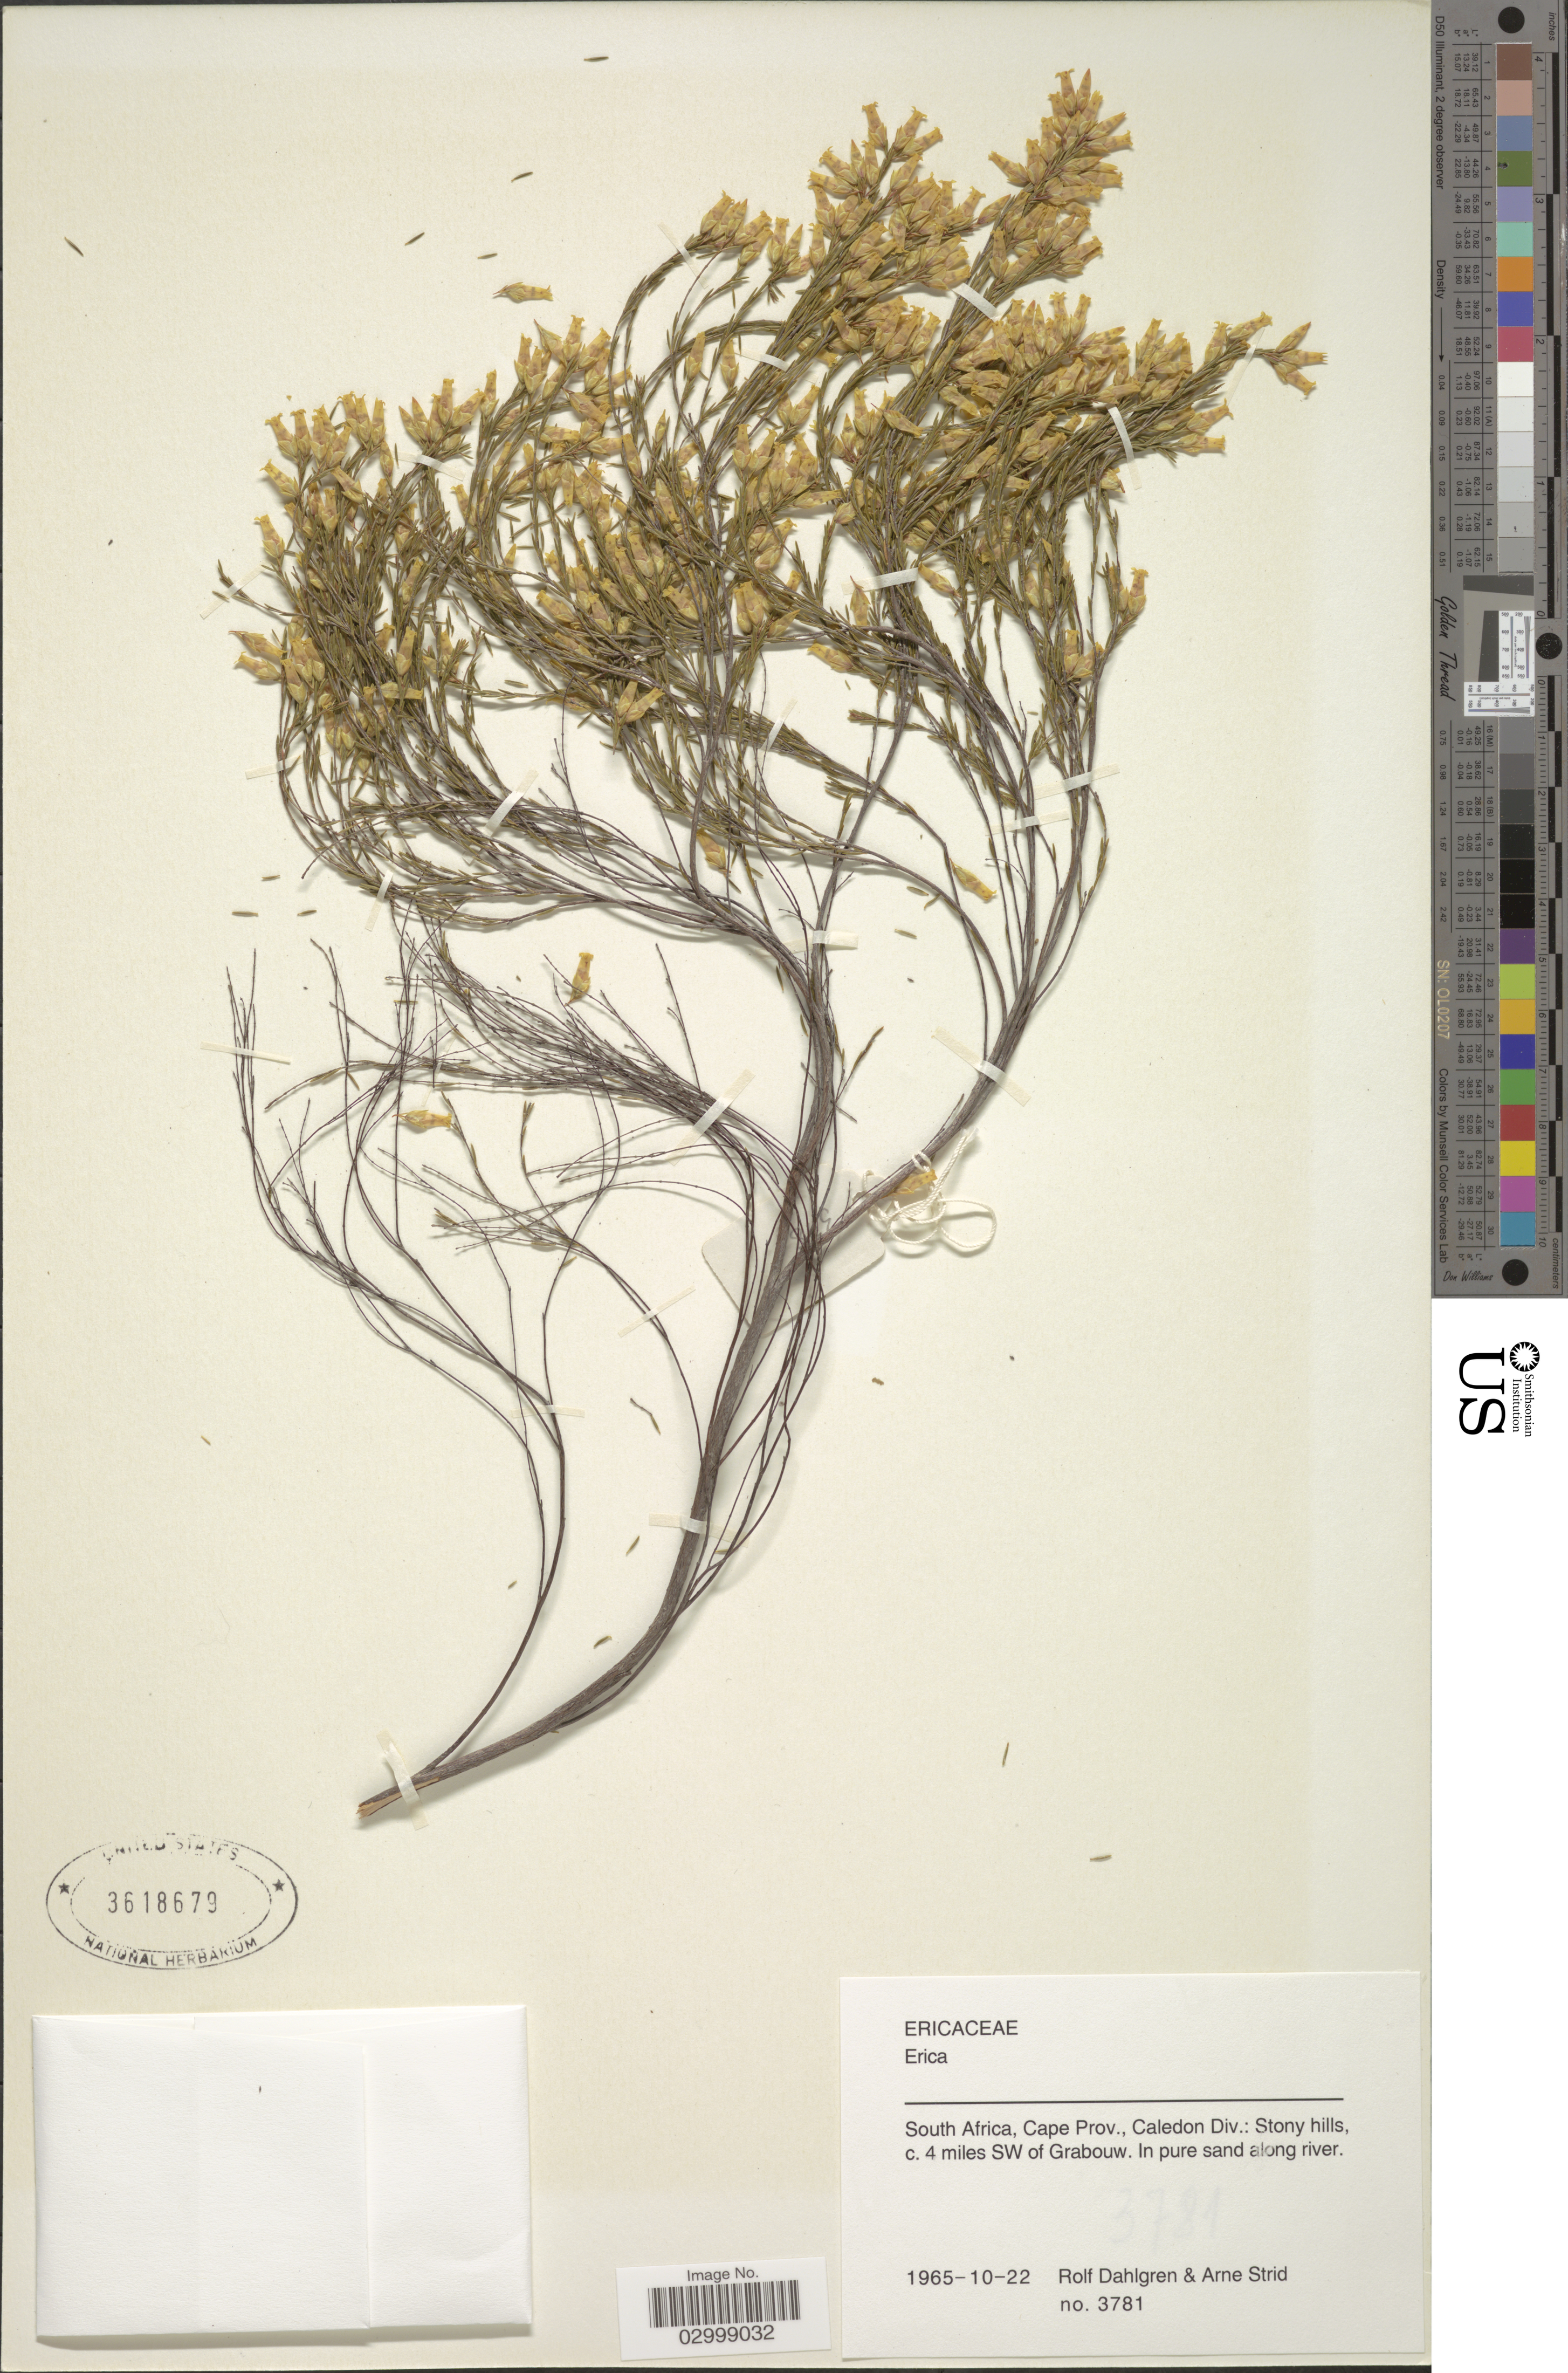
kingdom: Plantae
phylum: Tracheophyta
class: Magnoliopsida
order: Ericales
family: Ericaceae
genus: Erica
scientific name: Erica sp.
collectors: R. Dahlgren & A. Strid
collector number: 3781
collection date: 1965-10-22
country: South Africa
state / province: Western Cape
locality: Cape Prov., Caledon Div.: Stony hills, c. 4 miles SW of Grabouw. In pure sand along river.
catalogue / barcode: US 3618679